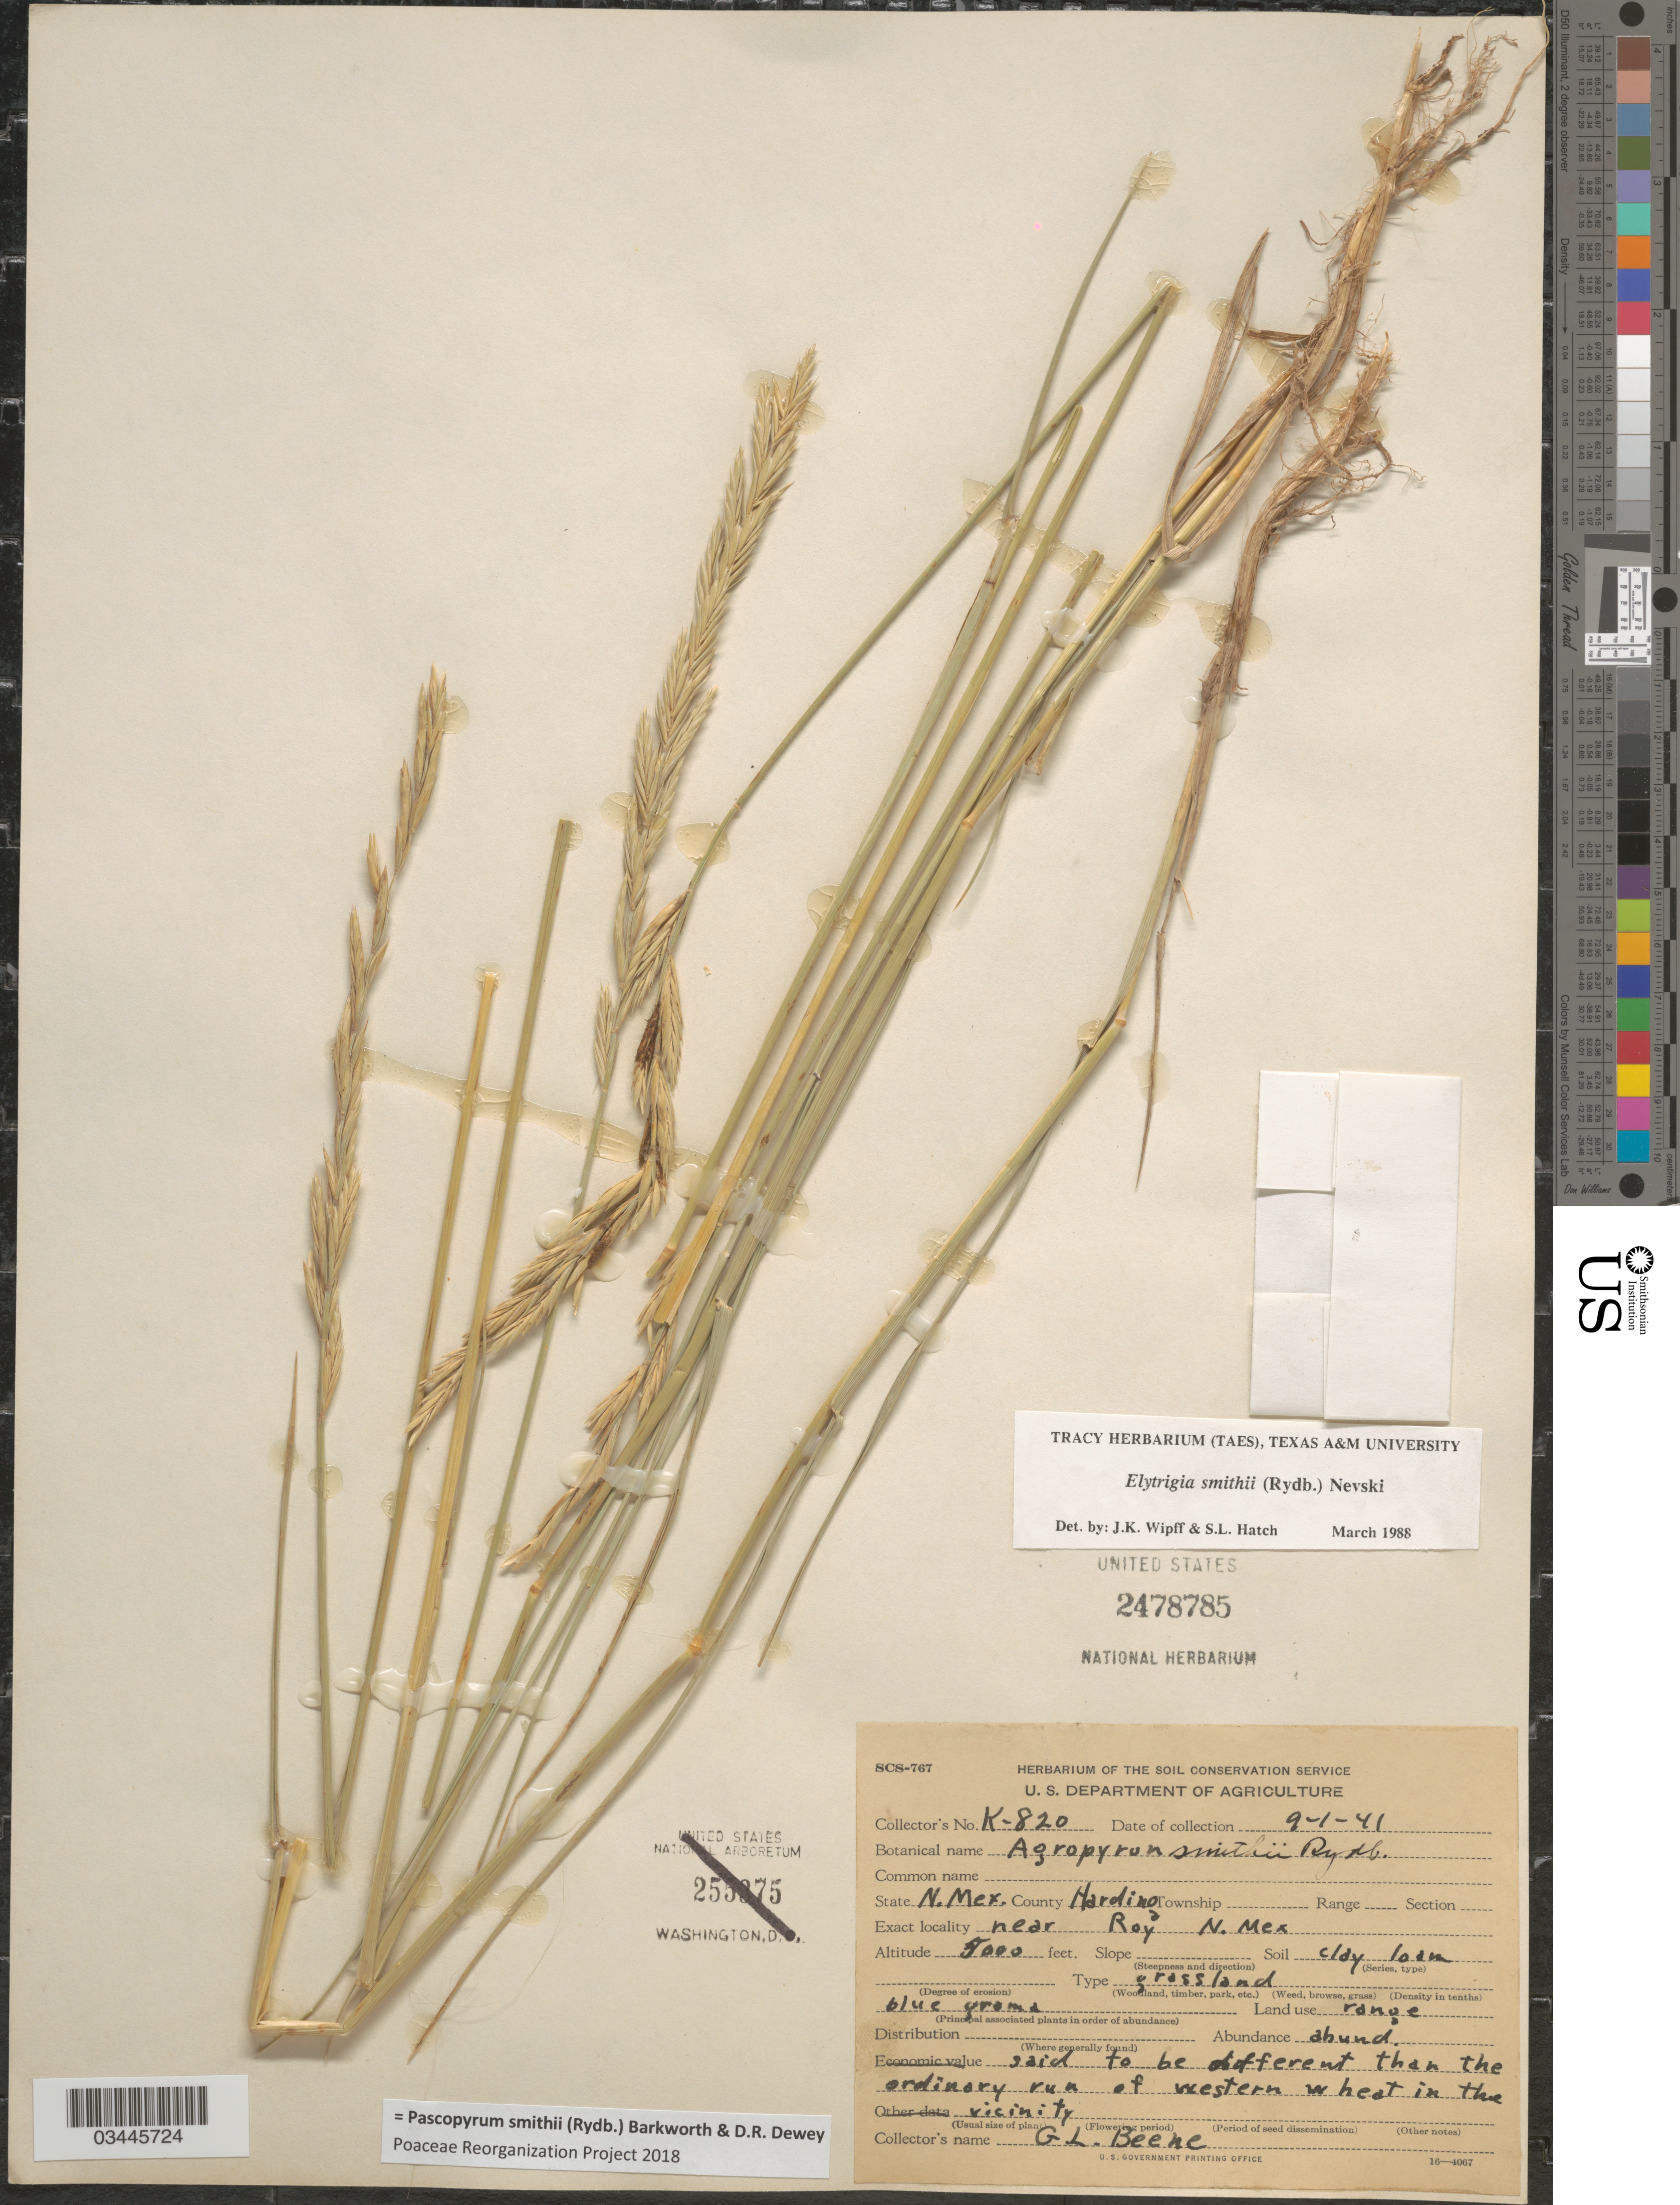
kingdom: Plantae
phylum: Tracheophyta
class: Liliopsida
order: Poales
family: Poaceae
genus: Pascopyrum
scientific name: Pascopyrum smithii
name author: (Rydb.) Barkworth & Dewey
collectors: G. Beene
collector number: K-820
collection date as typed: Transcribed d/m/y: 1/9/41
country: United States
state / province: New Mexico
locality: County Hardino. Near Roy.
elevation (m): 1524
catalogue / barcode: US 2478785